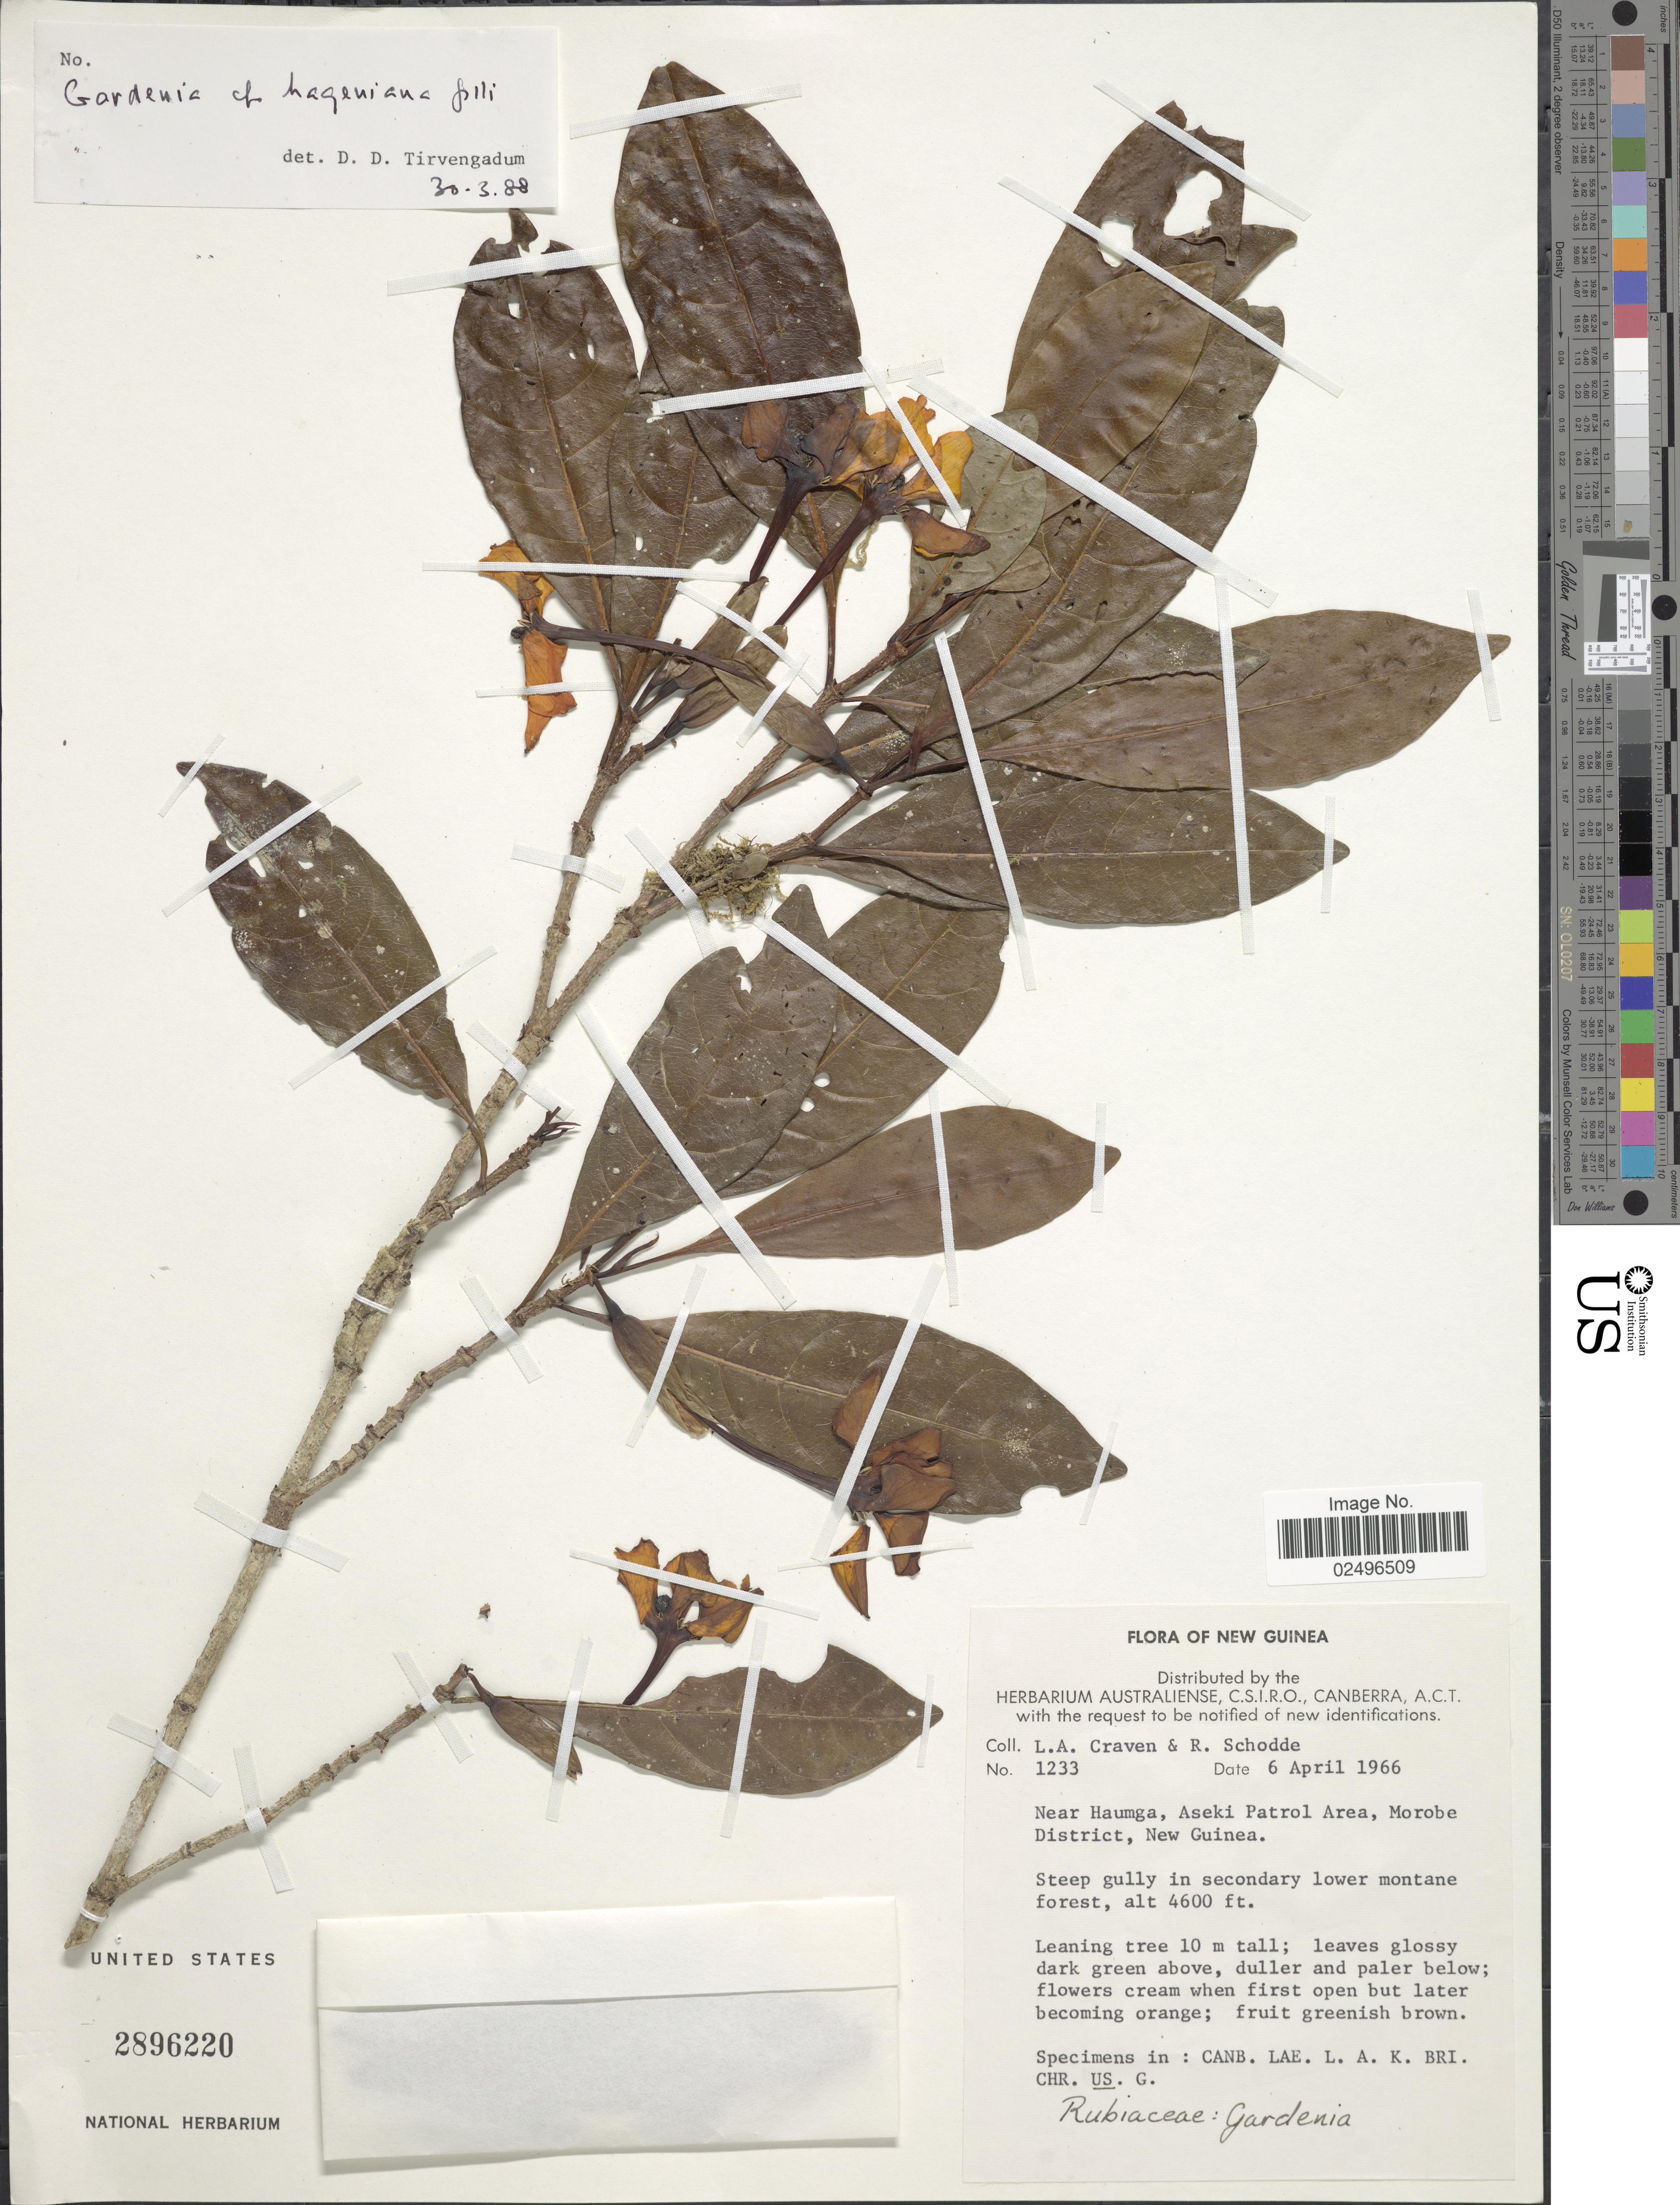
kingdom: Plantae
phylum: Tracheophyta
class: Magnoliopsida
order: Gentianales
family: Rubiaceae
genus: Gardenia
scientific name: Gardenia hageniana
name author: Gilli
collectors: L. A. Craven & R. Schodde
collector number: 1233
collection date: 1966-04-06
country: Papua New Guinea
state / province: Morobe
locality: New Guinea, Near Haumga, Aseki Patrol Area, Morobe District, New Guinea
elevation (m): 1402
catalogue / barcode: US 2896220